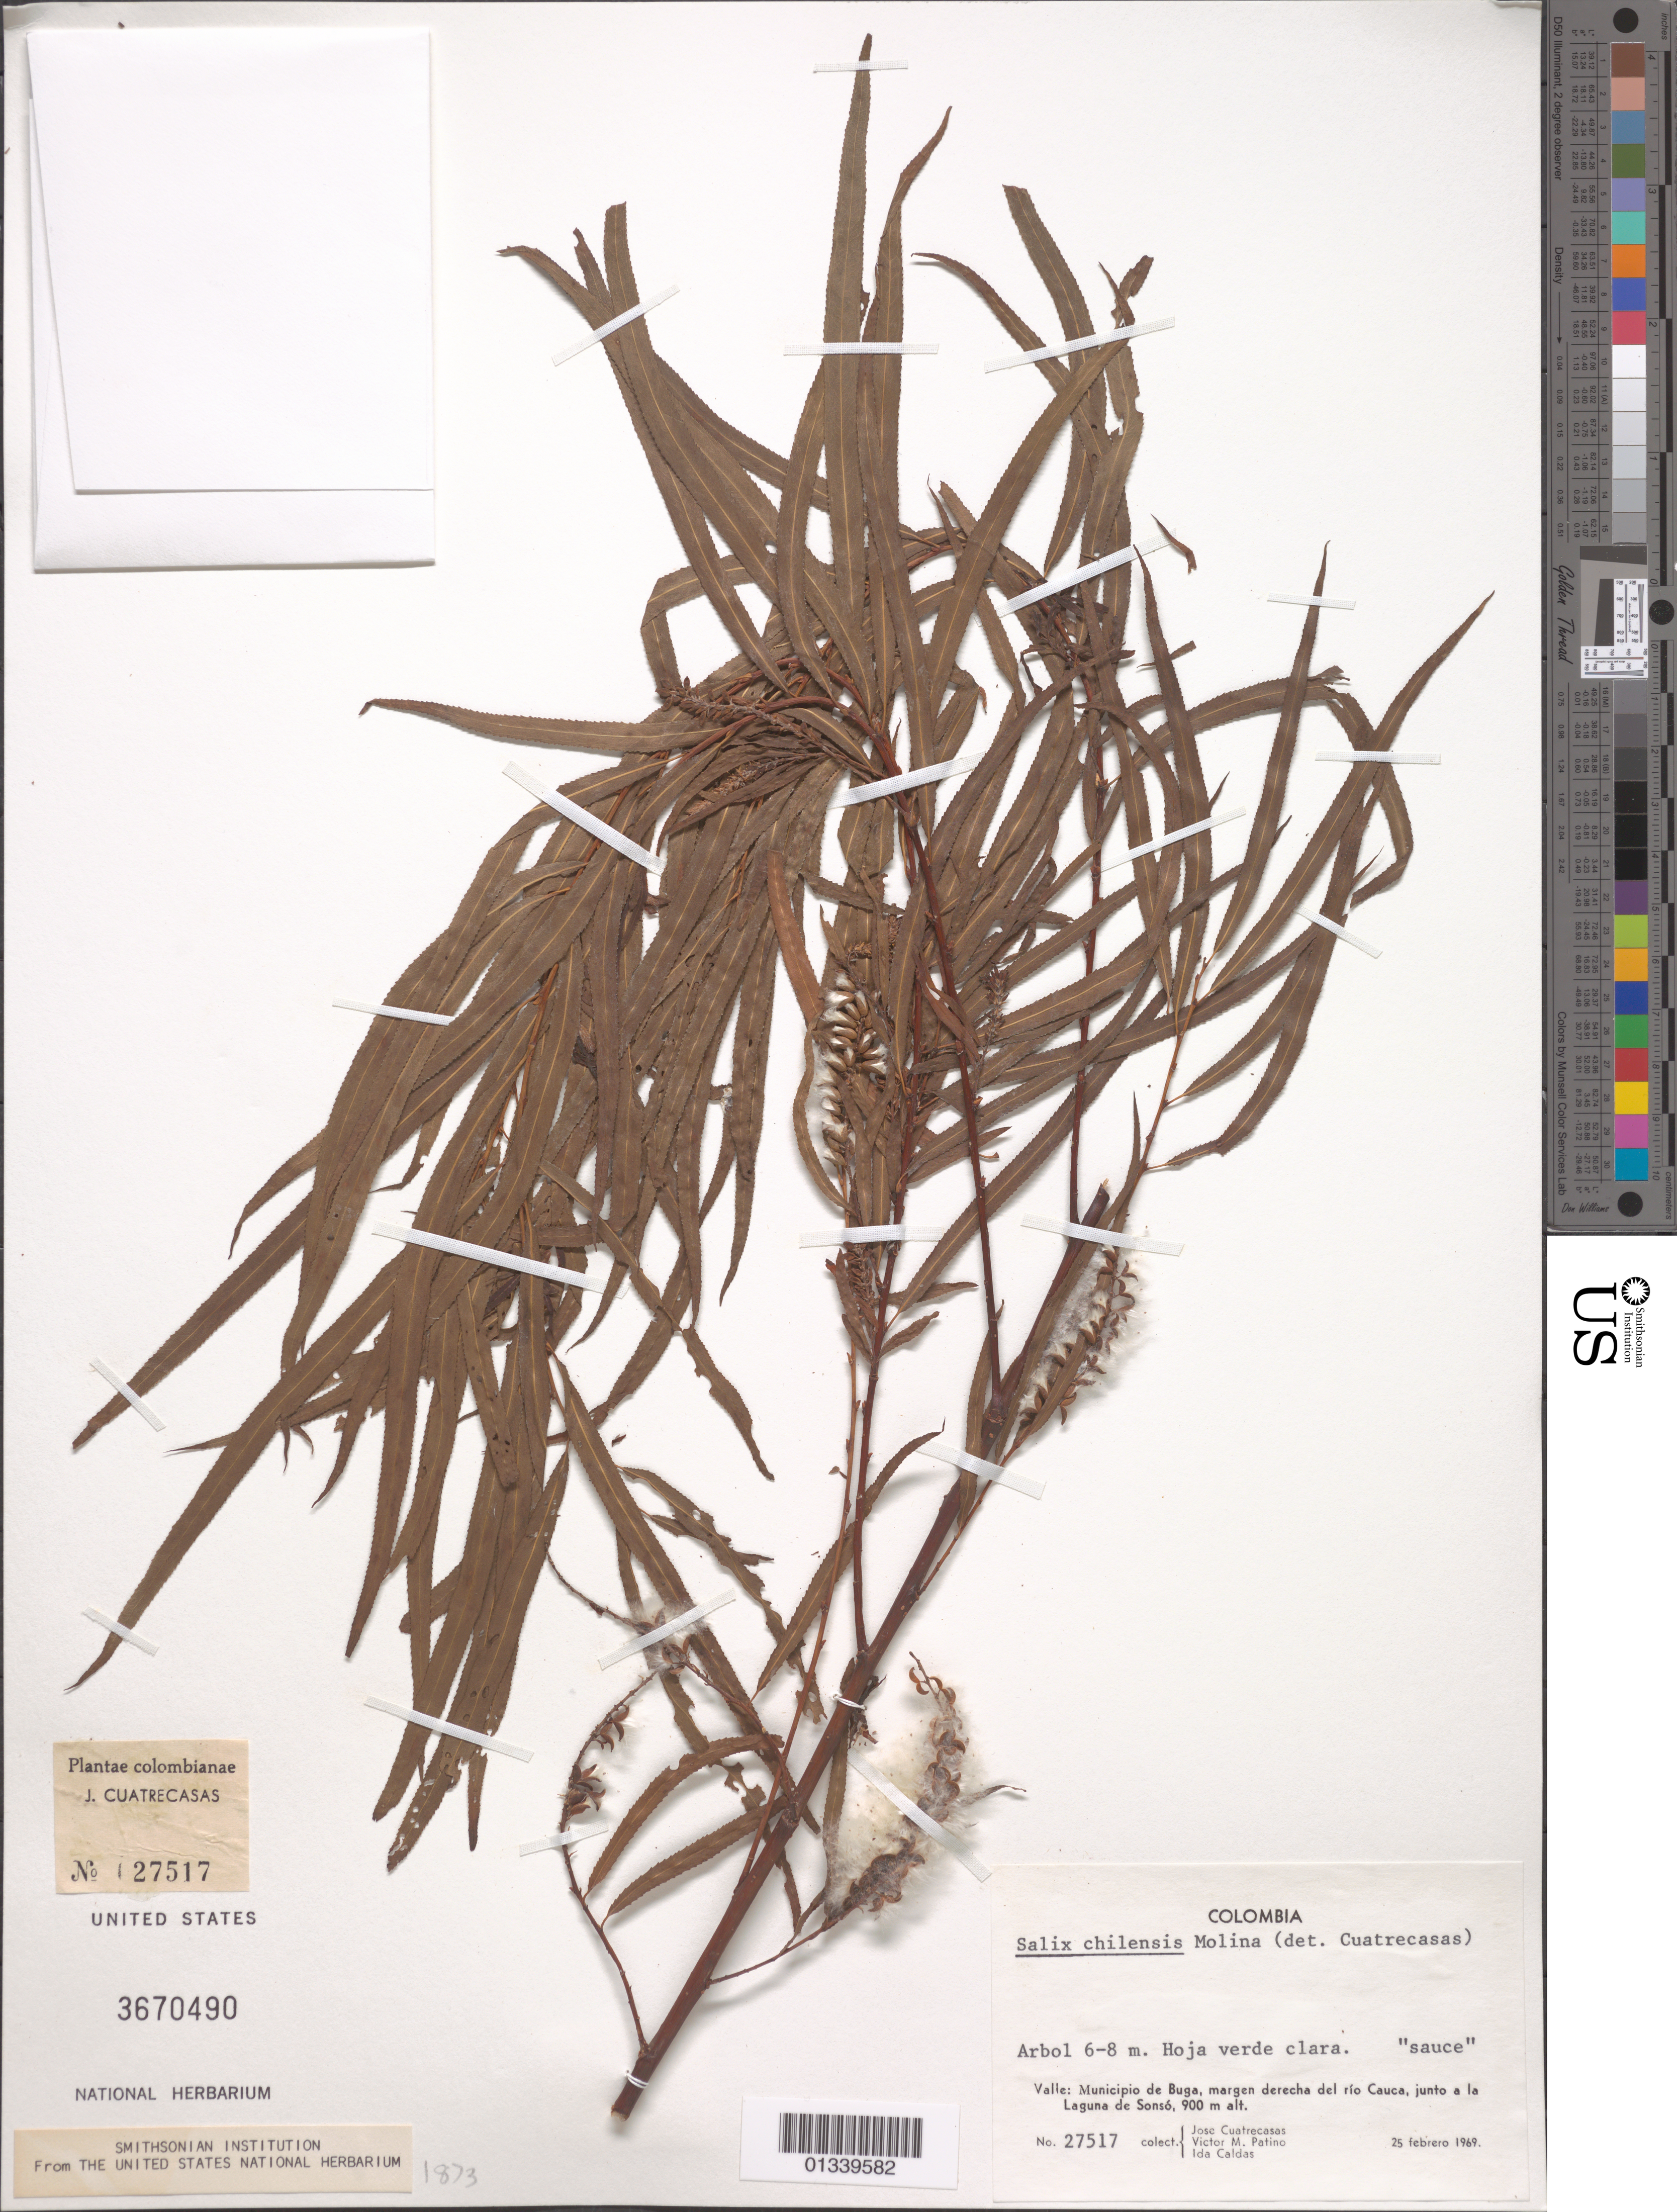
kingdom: Plantae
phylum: Tracheophyta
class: Magnoliopsida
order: Malpighiales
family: Salicaceae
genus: Salix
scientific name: Salix chilensis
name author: Molina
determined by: Cuatrecasas, J.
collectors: J. Cuatrecasas, V. M. Patiño & I. Caldos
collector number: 27517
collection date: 1969-02-25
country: Colombia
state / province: Valle del Cauca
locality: Municipio de Buga, margen derecha del rio Cauca, junto a la Laguna de Sonso.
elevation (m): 900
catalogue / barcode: US 3670490